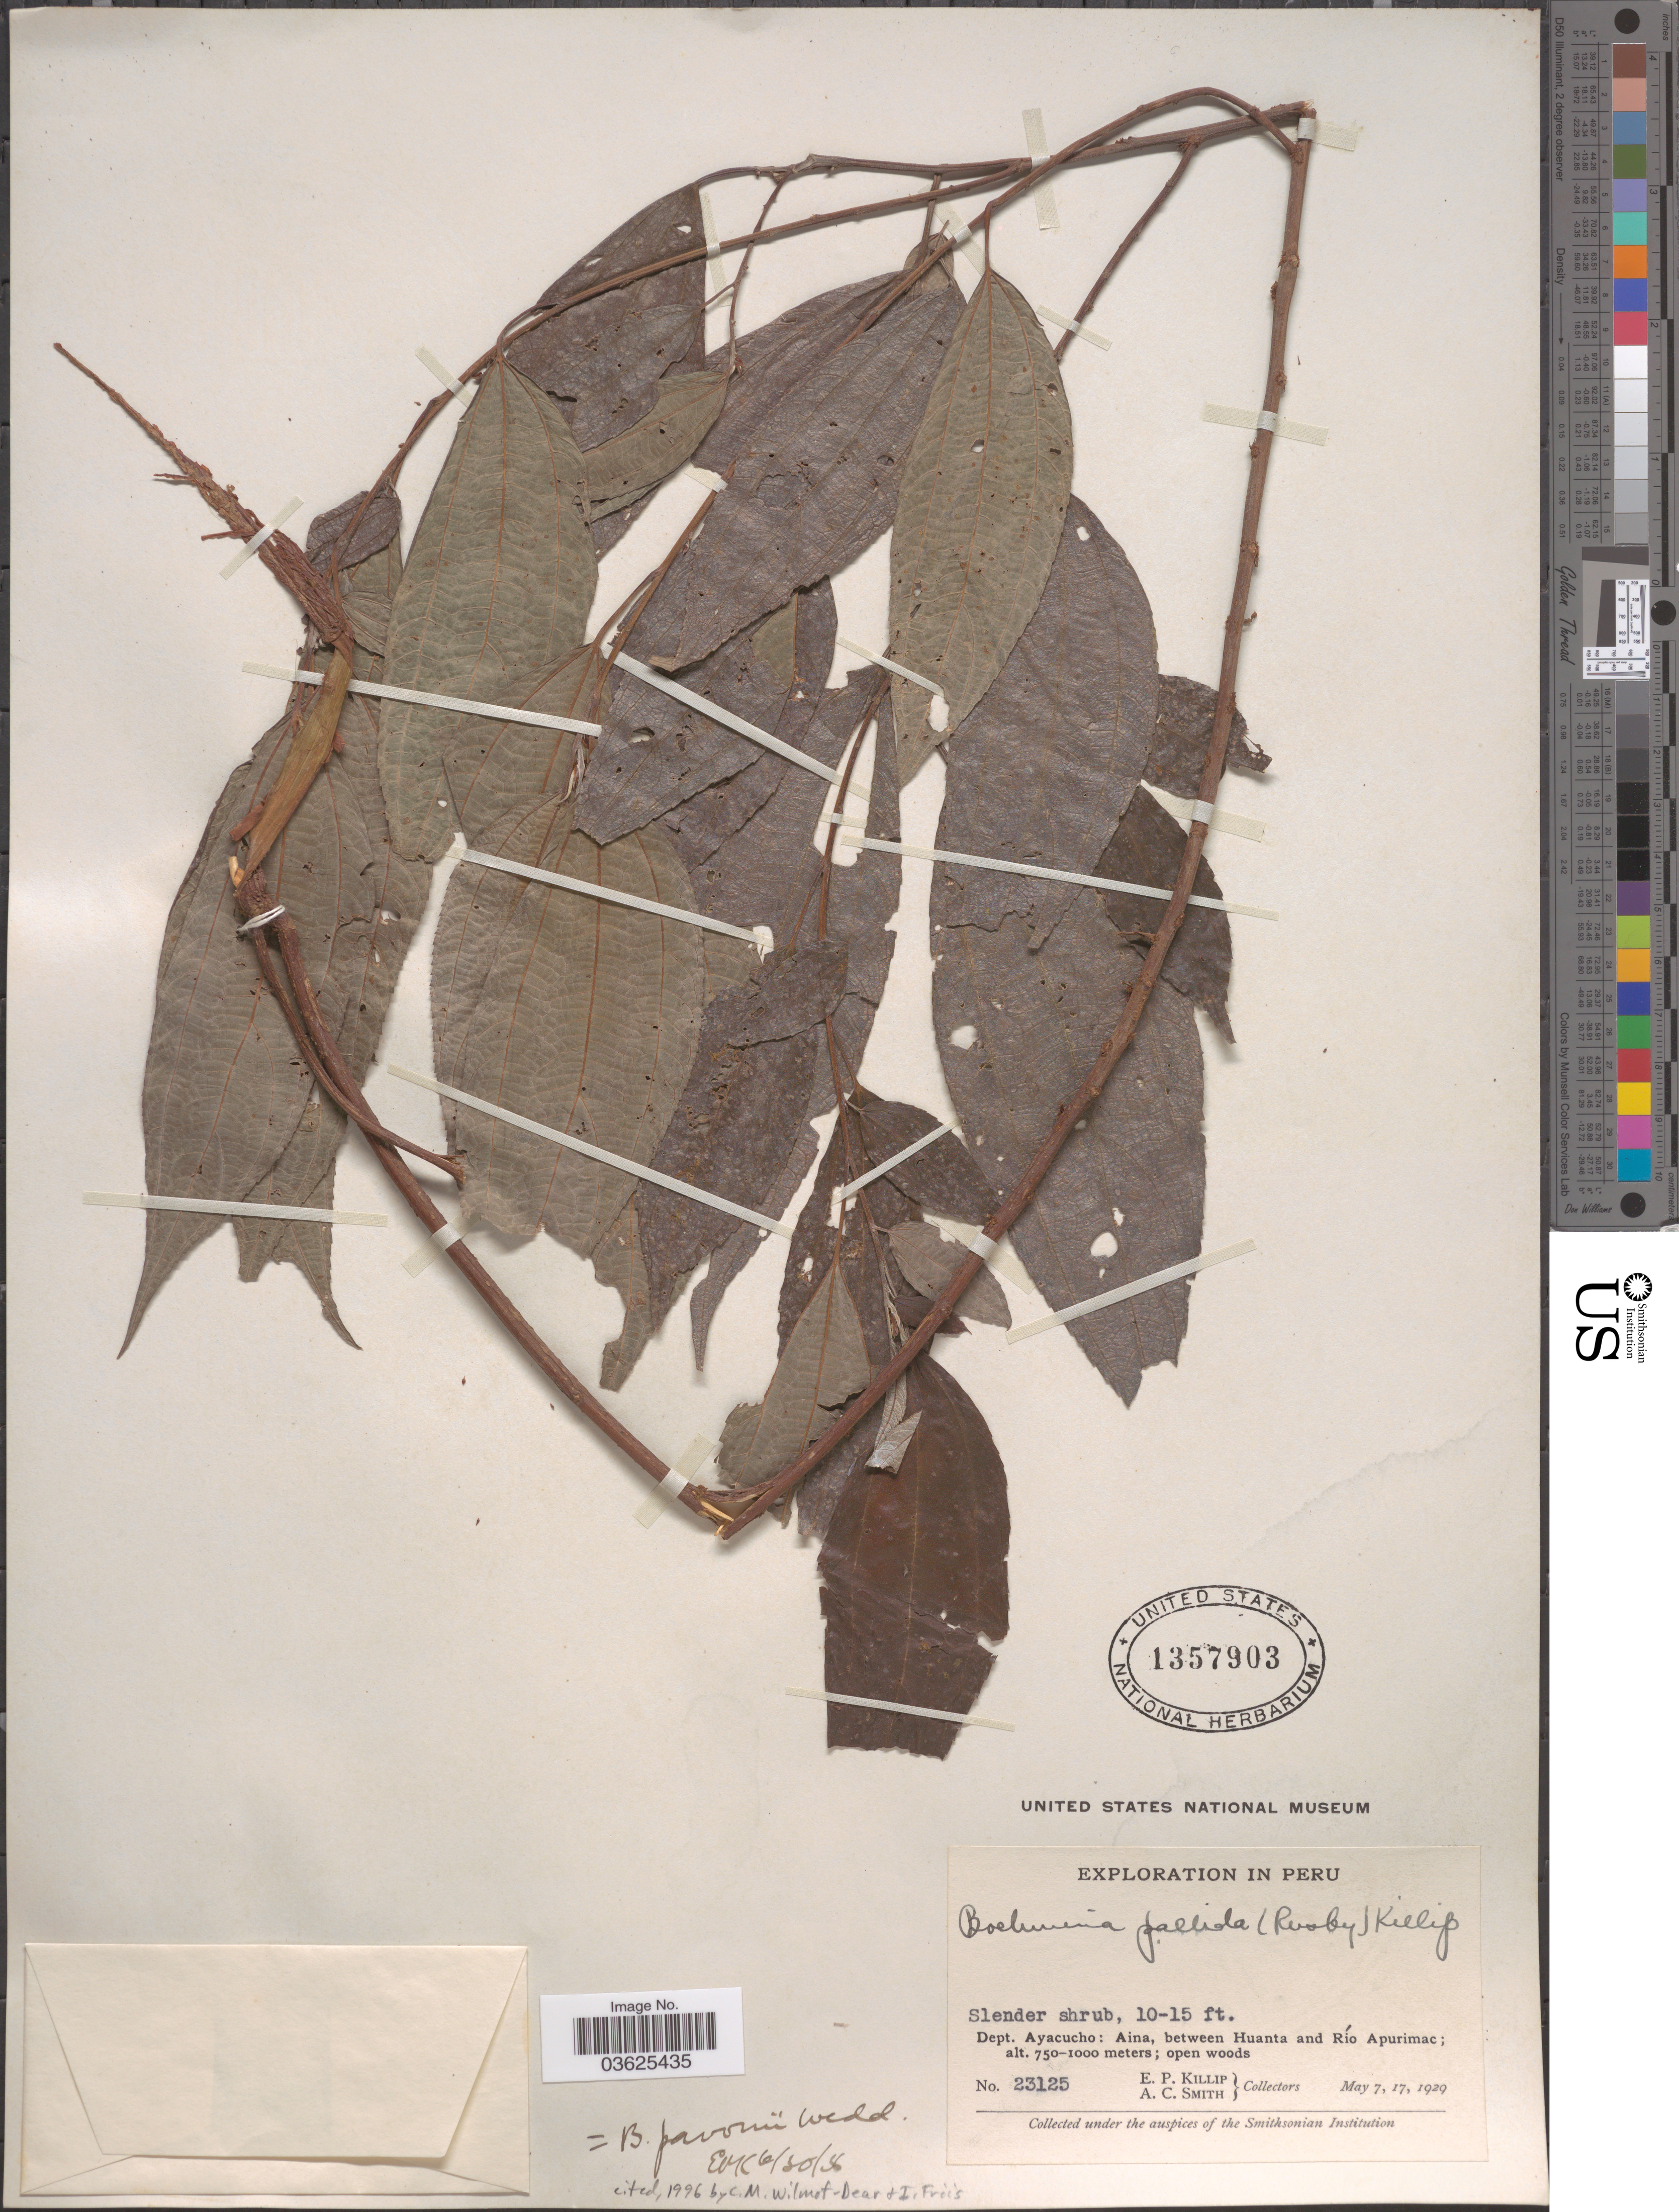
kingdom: Plantae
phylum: Tracheophyta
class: Magnoliopsida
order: Rosales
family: Urticaceae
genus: Boehmeria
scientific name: Boehmeria pavonii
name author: Wedd.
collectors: E. P. Killip & A. C. Smith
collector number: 23125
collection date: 1929-05-07/1929-05-17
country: Peru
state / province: Ayacucho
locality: Dept. Ayacucho: Aina, between Huanta and Río Apurimac.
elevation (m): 750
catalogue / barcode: US 1357903